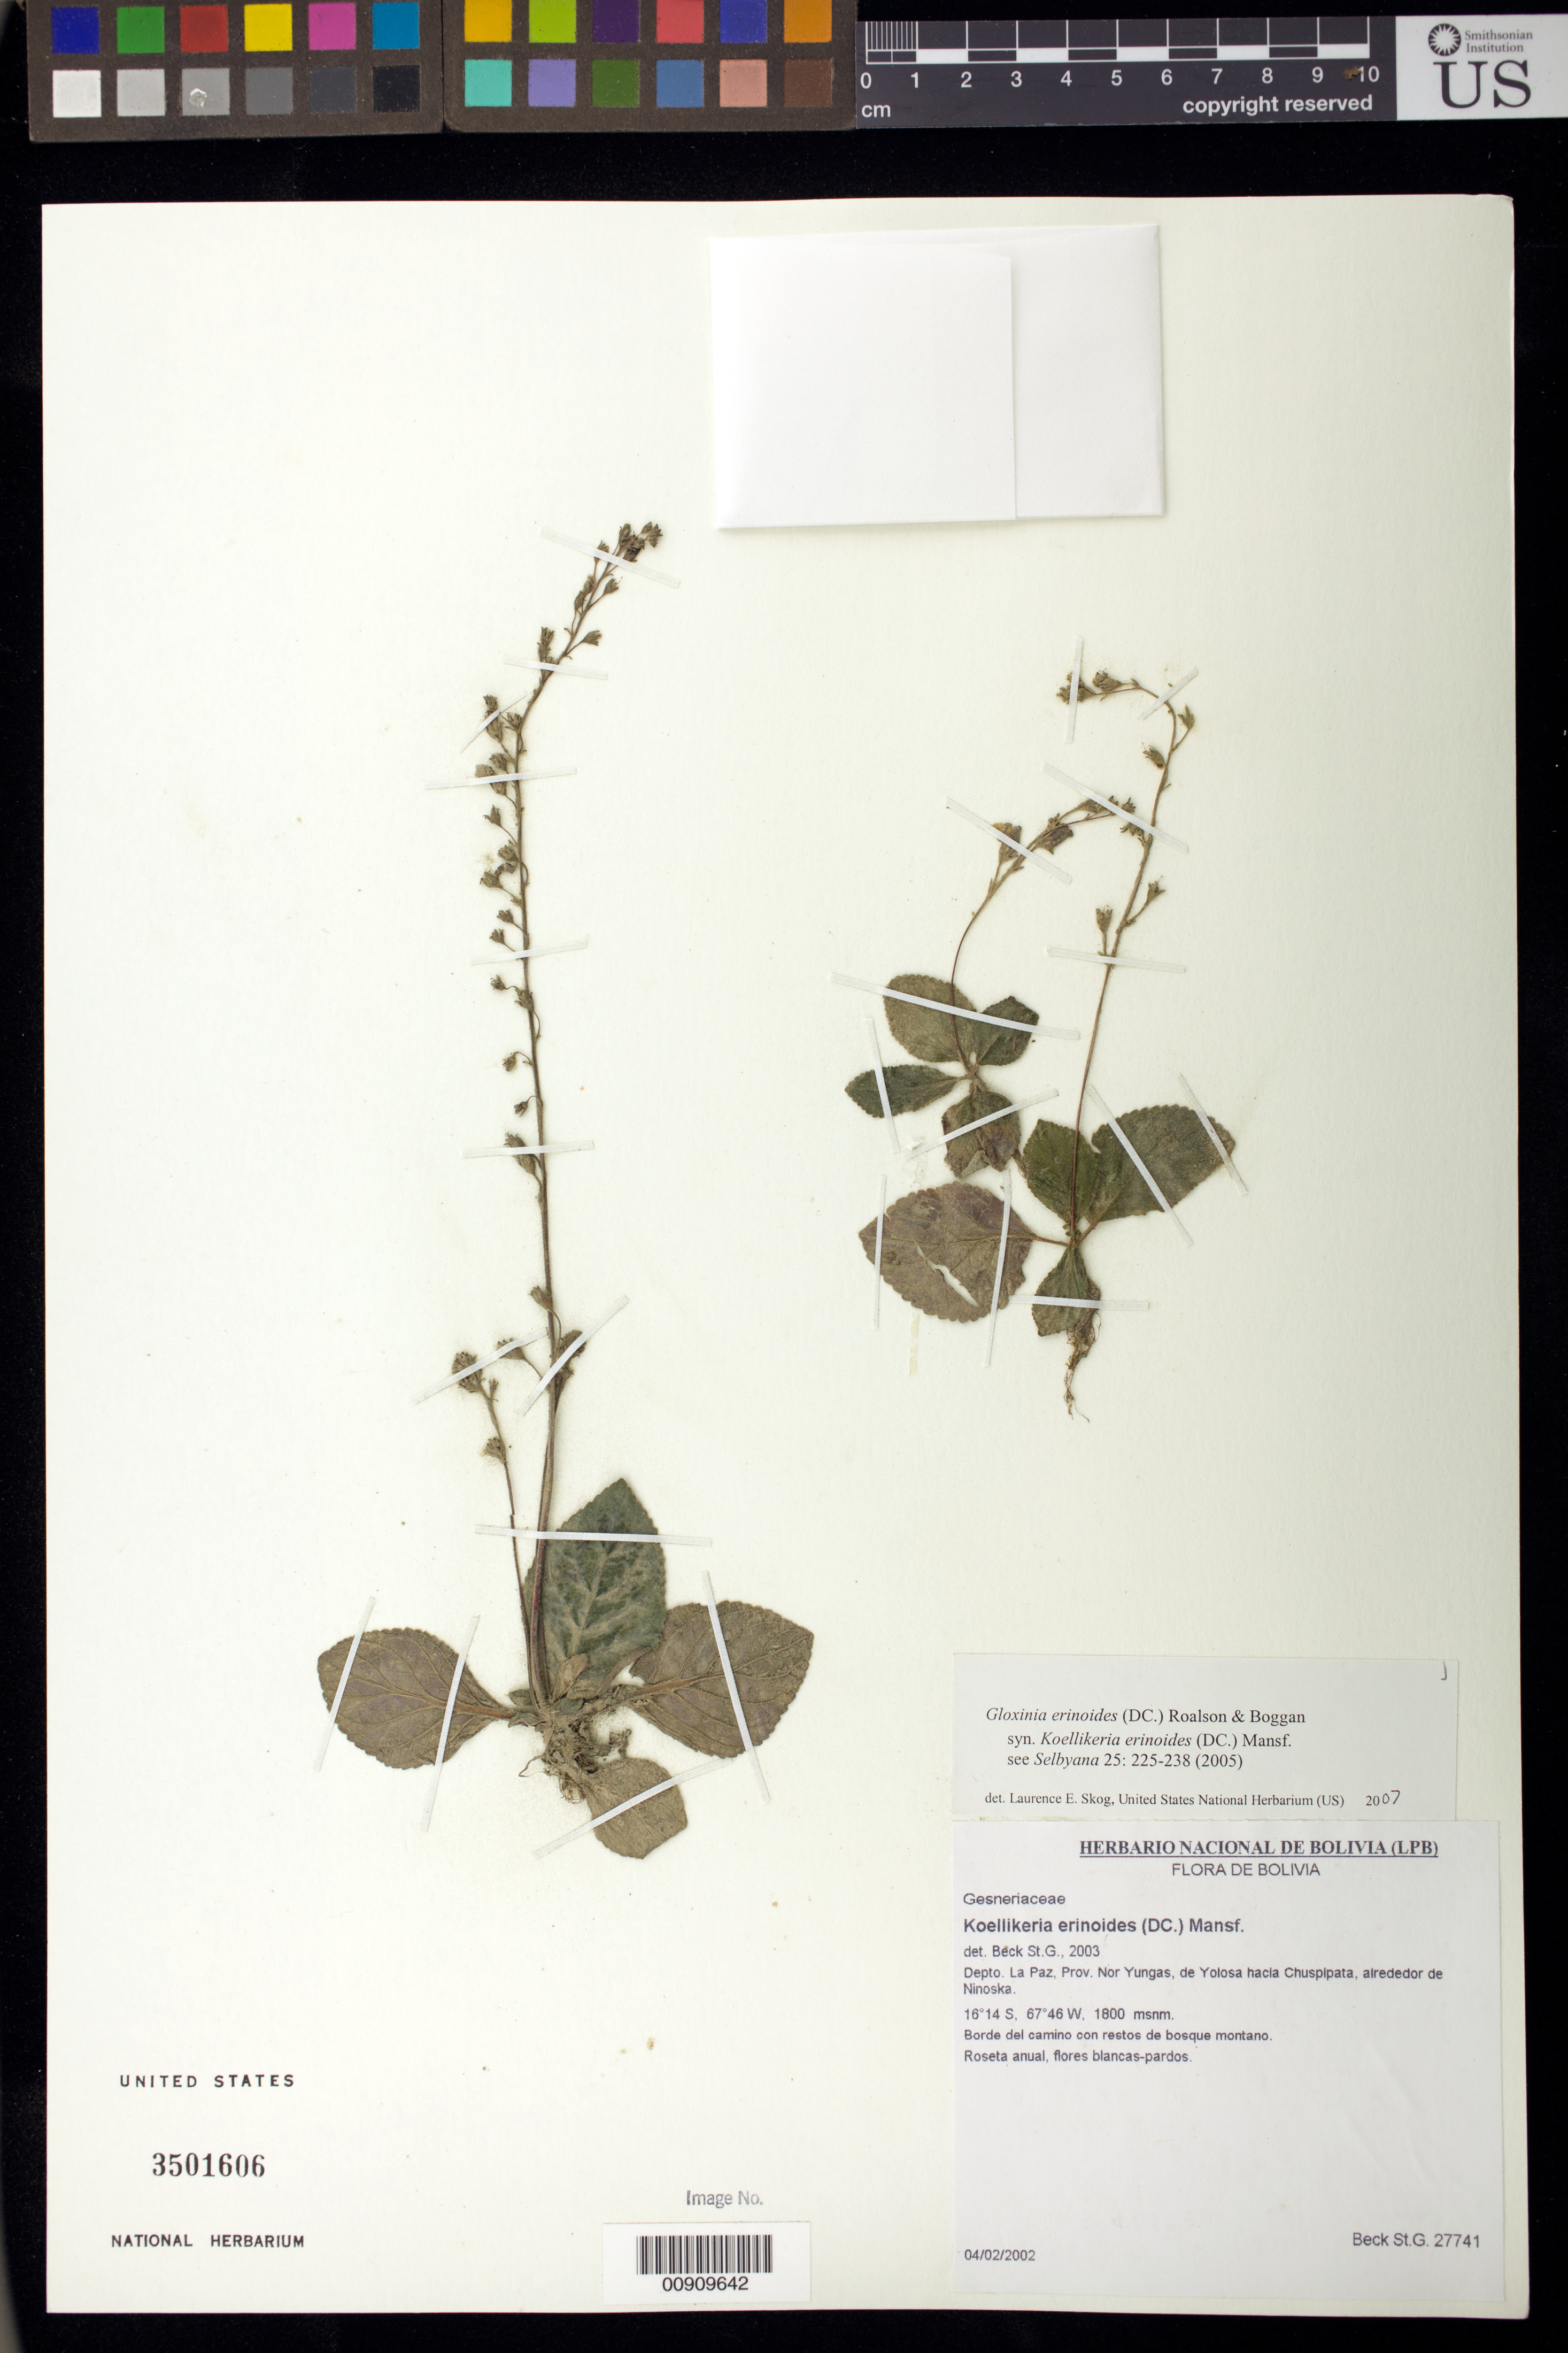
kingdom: Plantae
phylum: Tracheophyta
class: Magnoliopsida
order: Lamiales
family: Gesneriaceae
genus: Gloxinia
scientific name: Gloxinia erinoides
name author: (DC.) Roalson & Boggan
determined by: Skog, Laurence E.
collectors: S. G. Beck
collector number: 27741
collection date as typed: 04 Feb 2002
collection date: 2002-02-04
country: Bolivia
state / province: La Paz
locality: Depto. La Paz, Prov. Nor Yungas, de Yolosa hacia Chuspipata, alrededor de Ninoska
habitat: Borde del camino con restos de bosque montano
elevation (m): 1800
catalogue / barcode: US 3501606